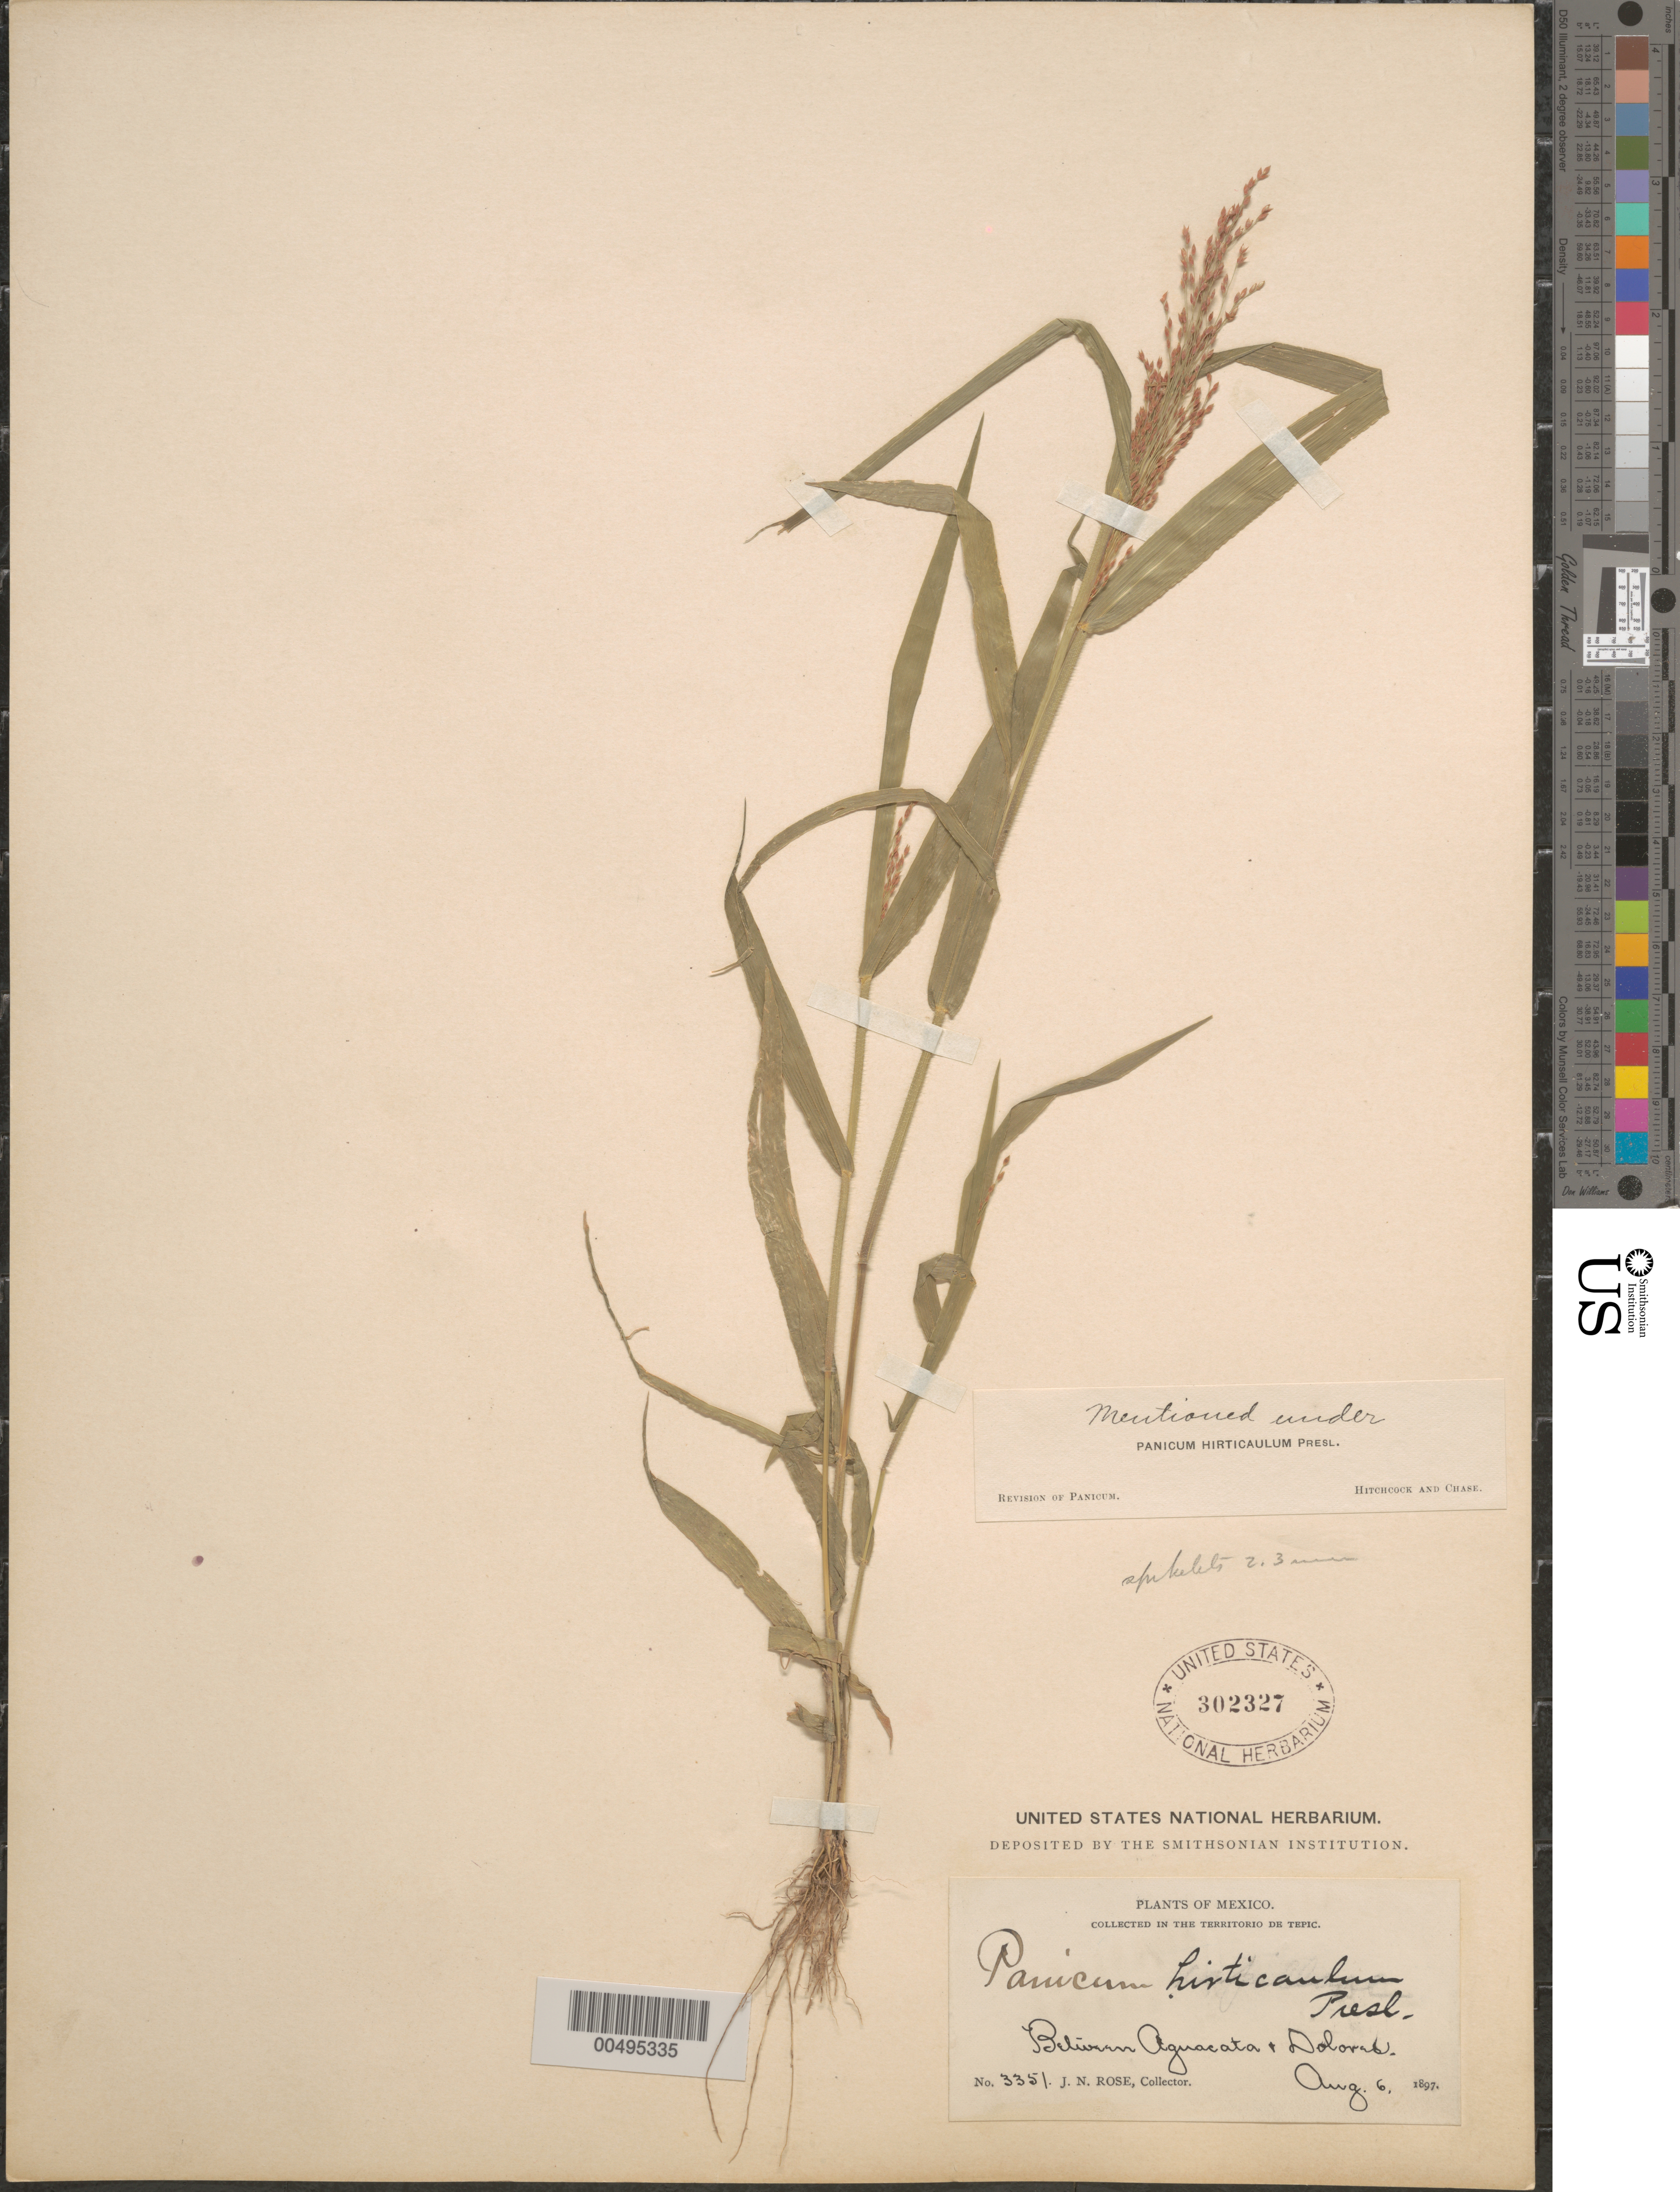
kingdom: Plantae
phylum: Tracheophyta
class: Liliopsida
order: Poales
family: Poaceae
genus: Panicum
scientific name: Panicum hirticaule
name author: J. Presl in C. Presl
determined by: Hitchcock, A. S.; Chase, [M.] A.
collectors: J. N. Rose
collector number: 3351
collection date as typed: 6 Aug 1897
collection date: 1897-08-06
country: Mexico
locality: In the Territorio de Tepic, between Aguacata & Dolores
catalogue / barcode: US 302327